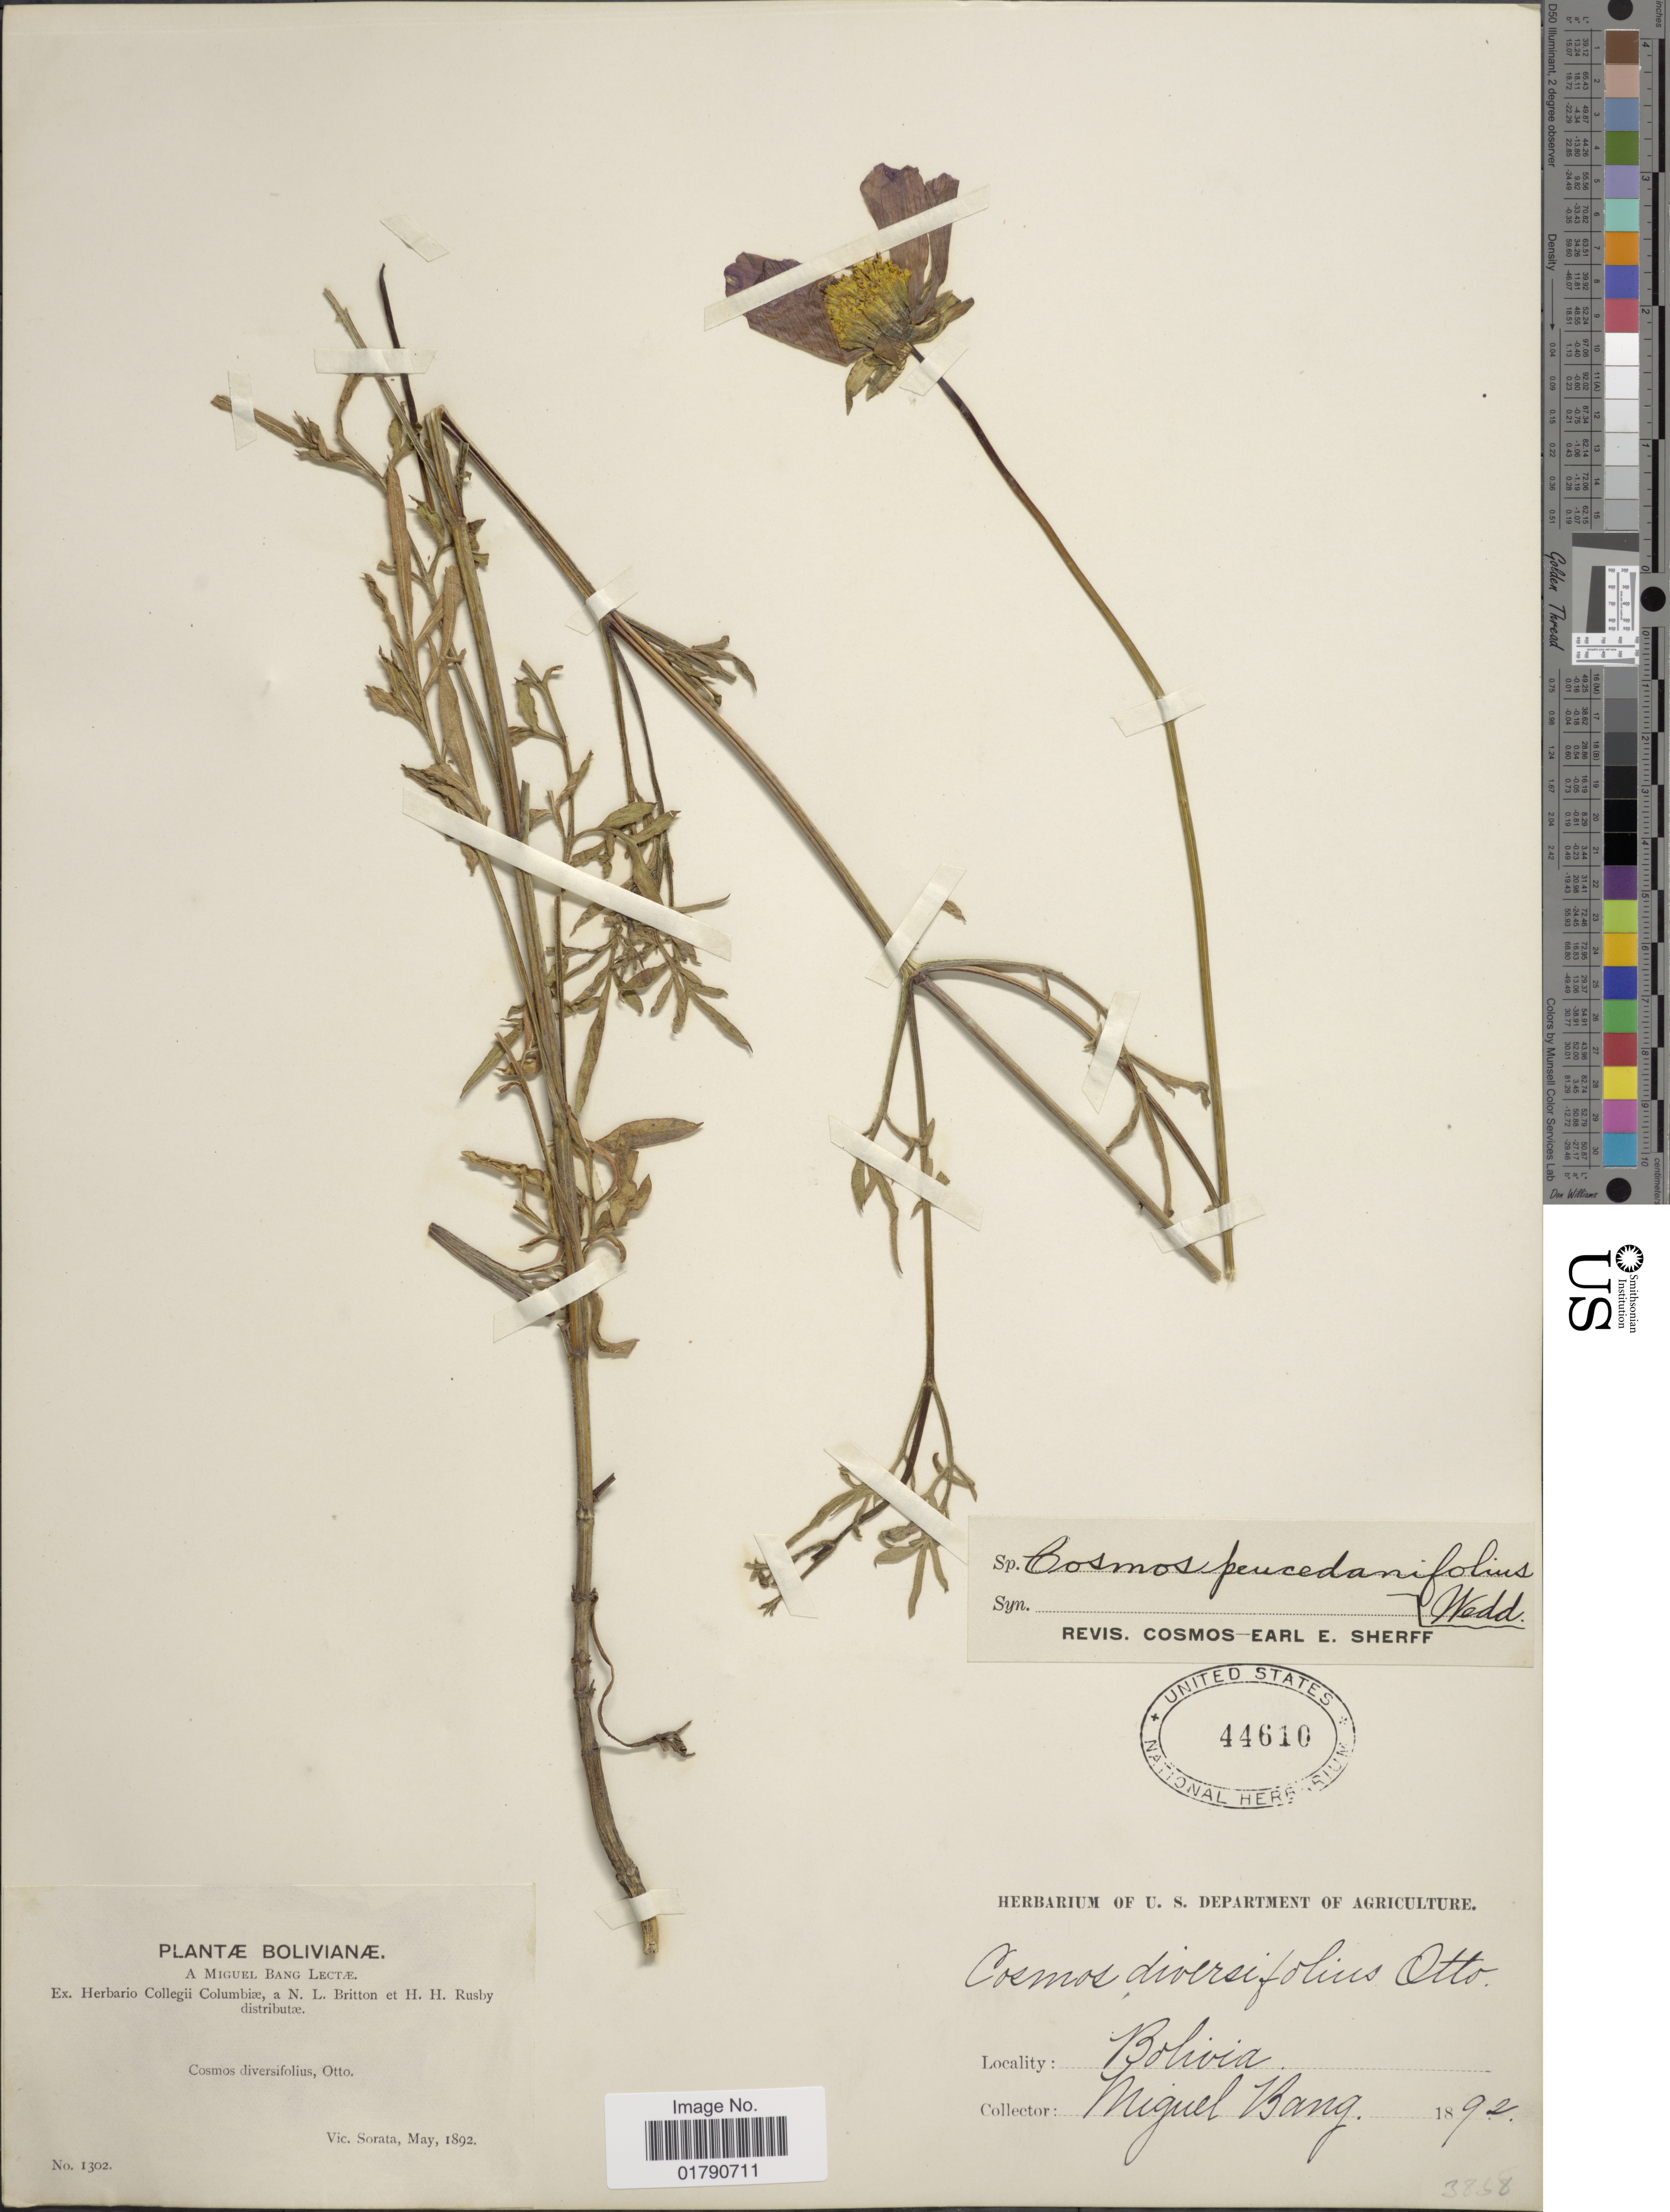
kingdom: Plantae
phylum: Tracheophyta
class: Magnoliopsida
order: Asterales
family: Asteraceae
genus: Cosmos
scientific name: Cosmos peucedanifolius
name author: Wedd.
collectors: M. Bang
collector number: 1302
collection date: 1892-05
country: Bolivia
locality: Vic. Sorata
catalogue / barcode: US 44610